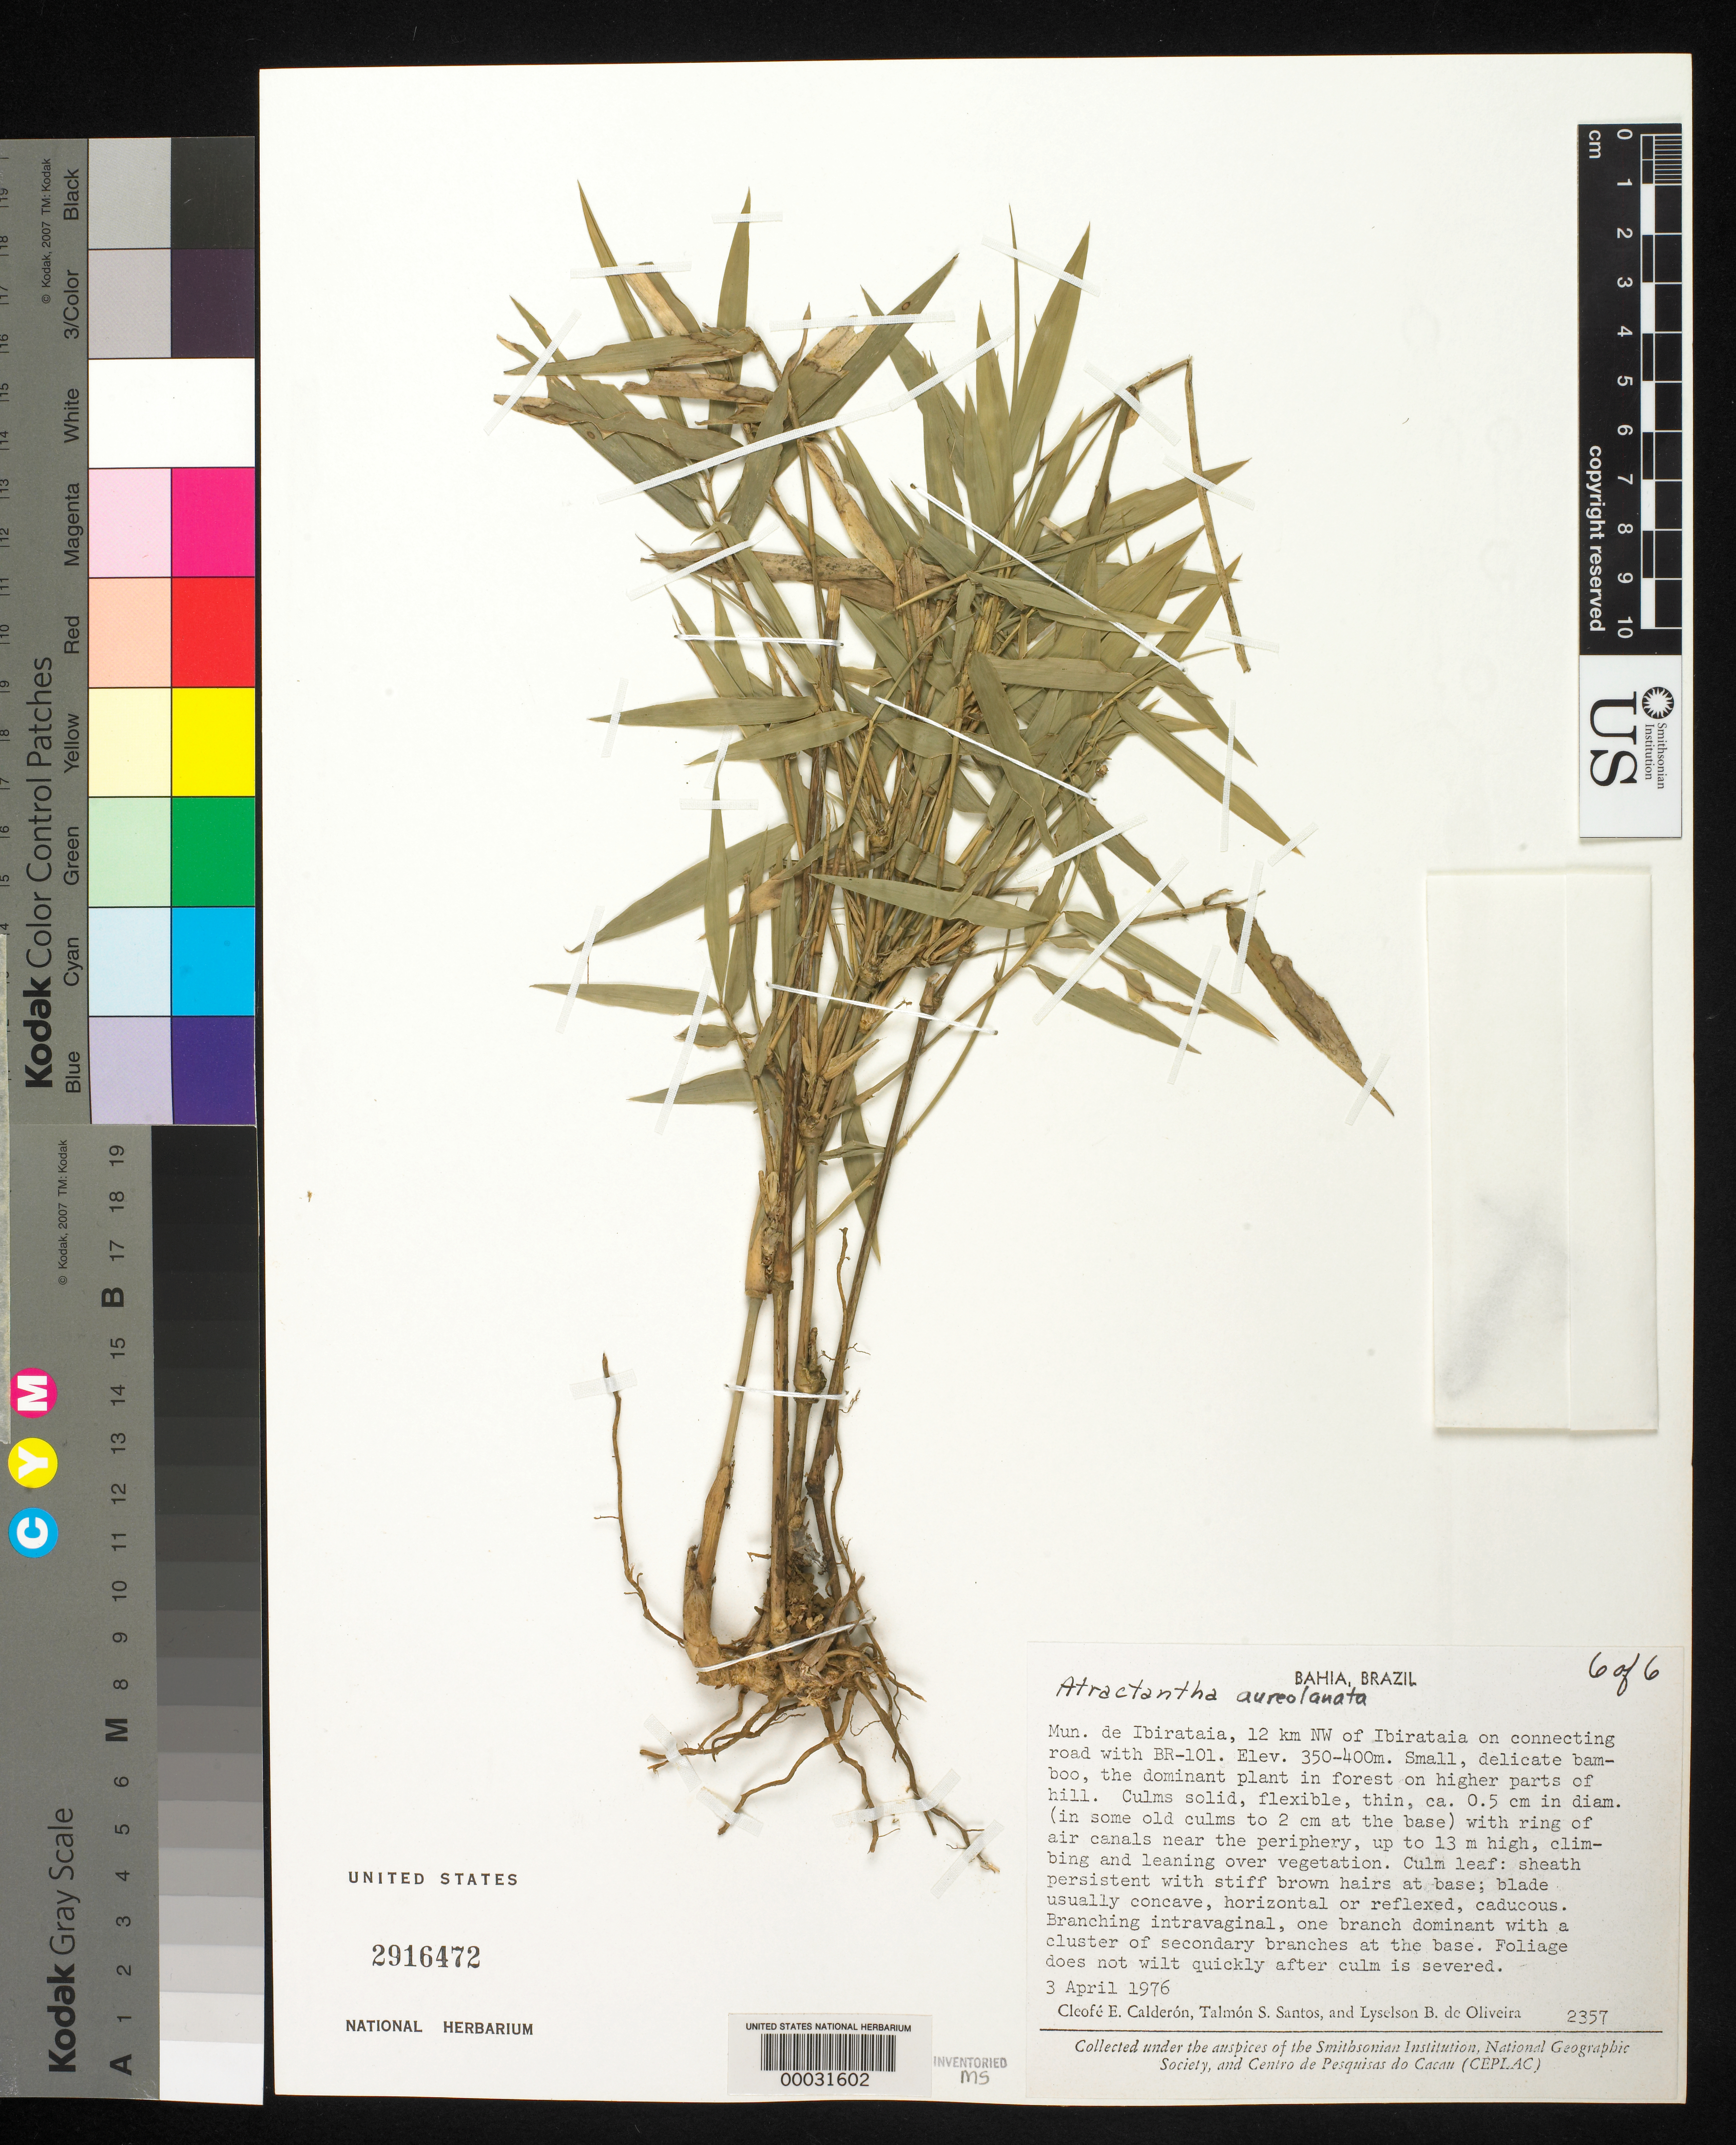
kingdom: Plantae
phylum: Tracheophyta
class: Liliopsida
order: Poales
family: Poaceae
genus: Atractantha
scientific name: Atractantha aureolanata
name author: Judz.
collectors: C. E. Calderón, T. S. Santos & L. de Oliveira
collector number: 2357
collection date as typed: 03 Apr 1976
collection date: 1976-04-03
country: Brazil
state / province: Bahia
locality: Ibirataia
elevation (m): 350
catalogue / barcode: US 2916472